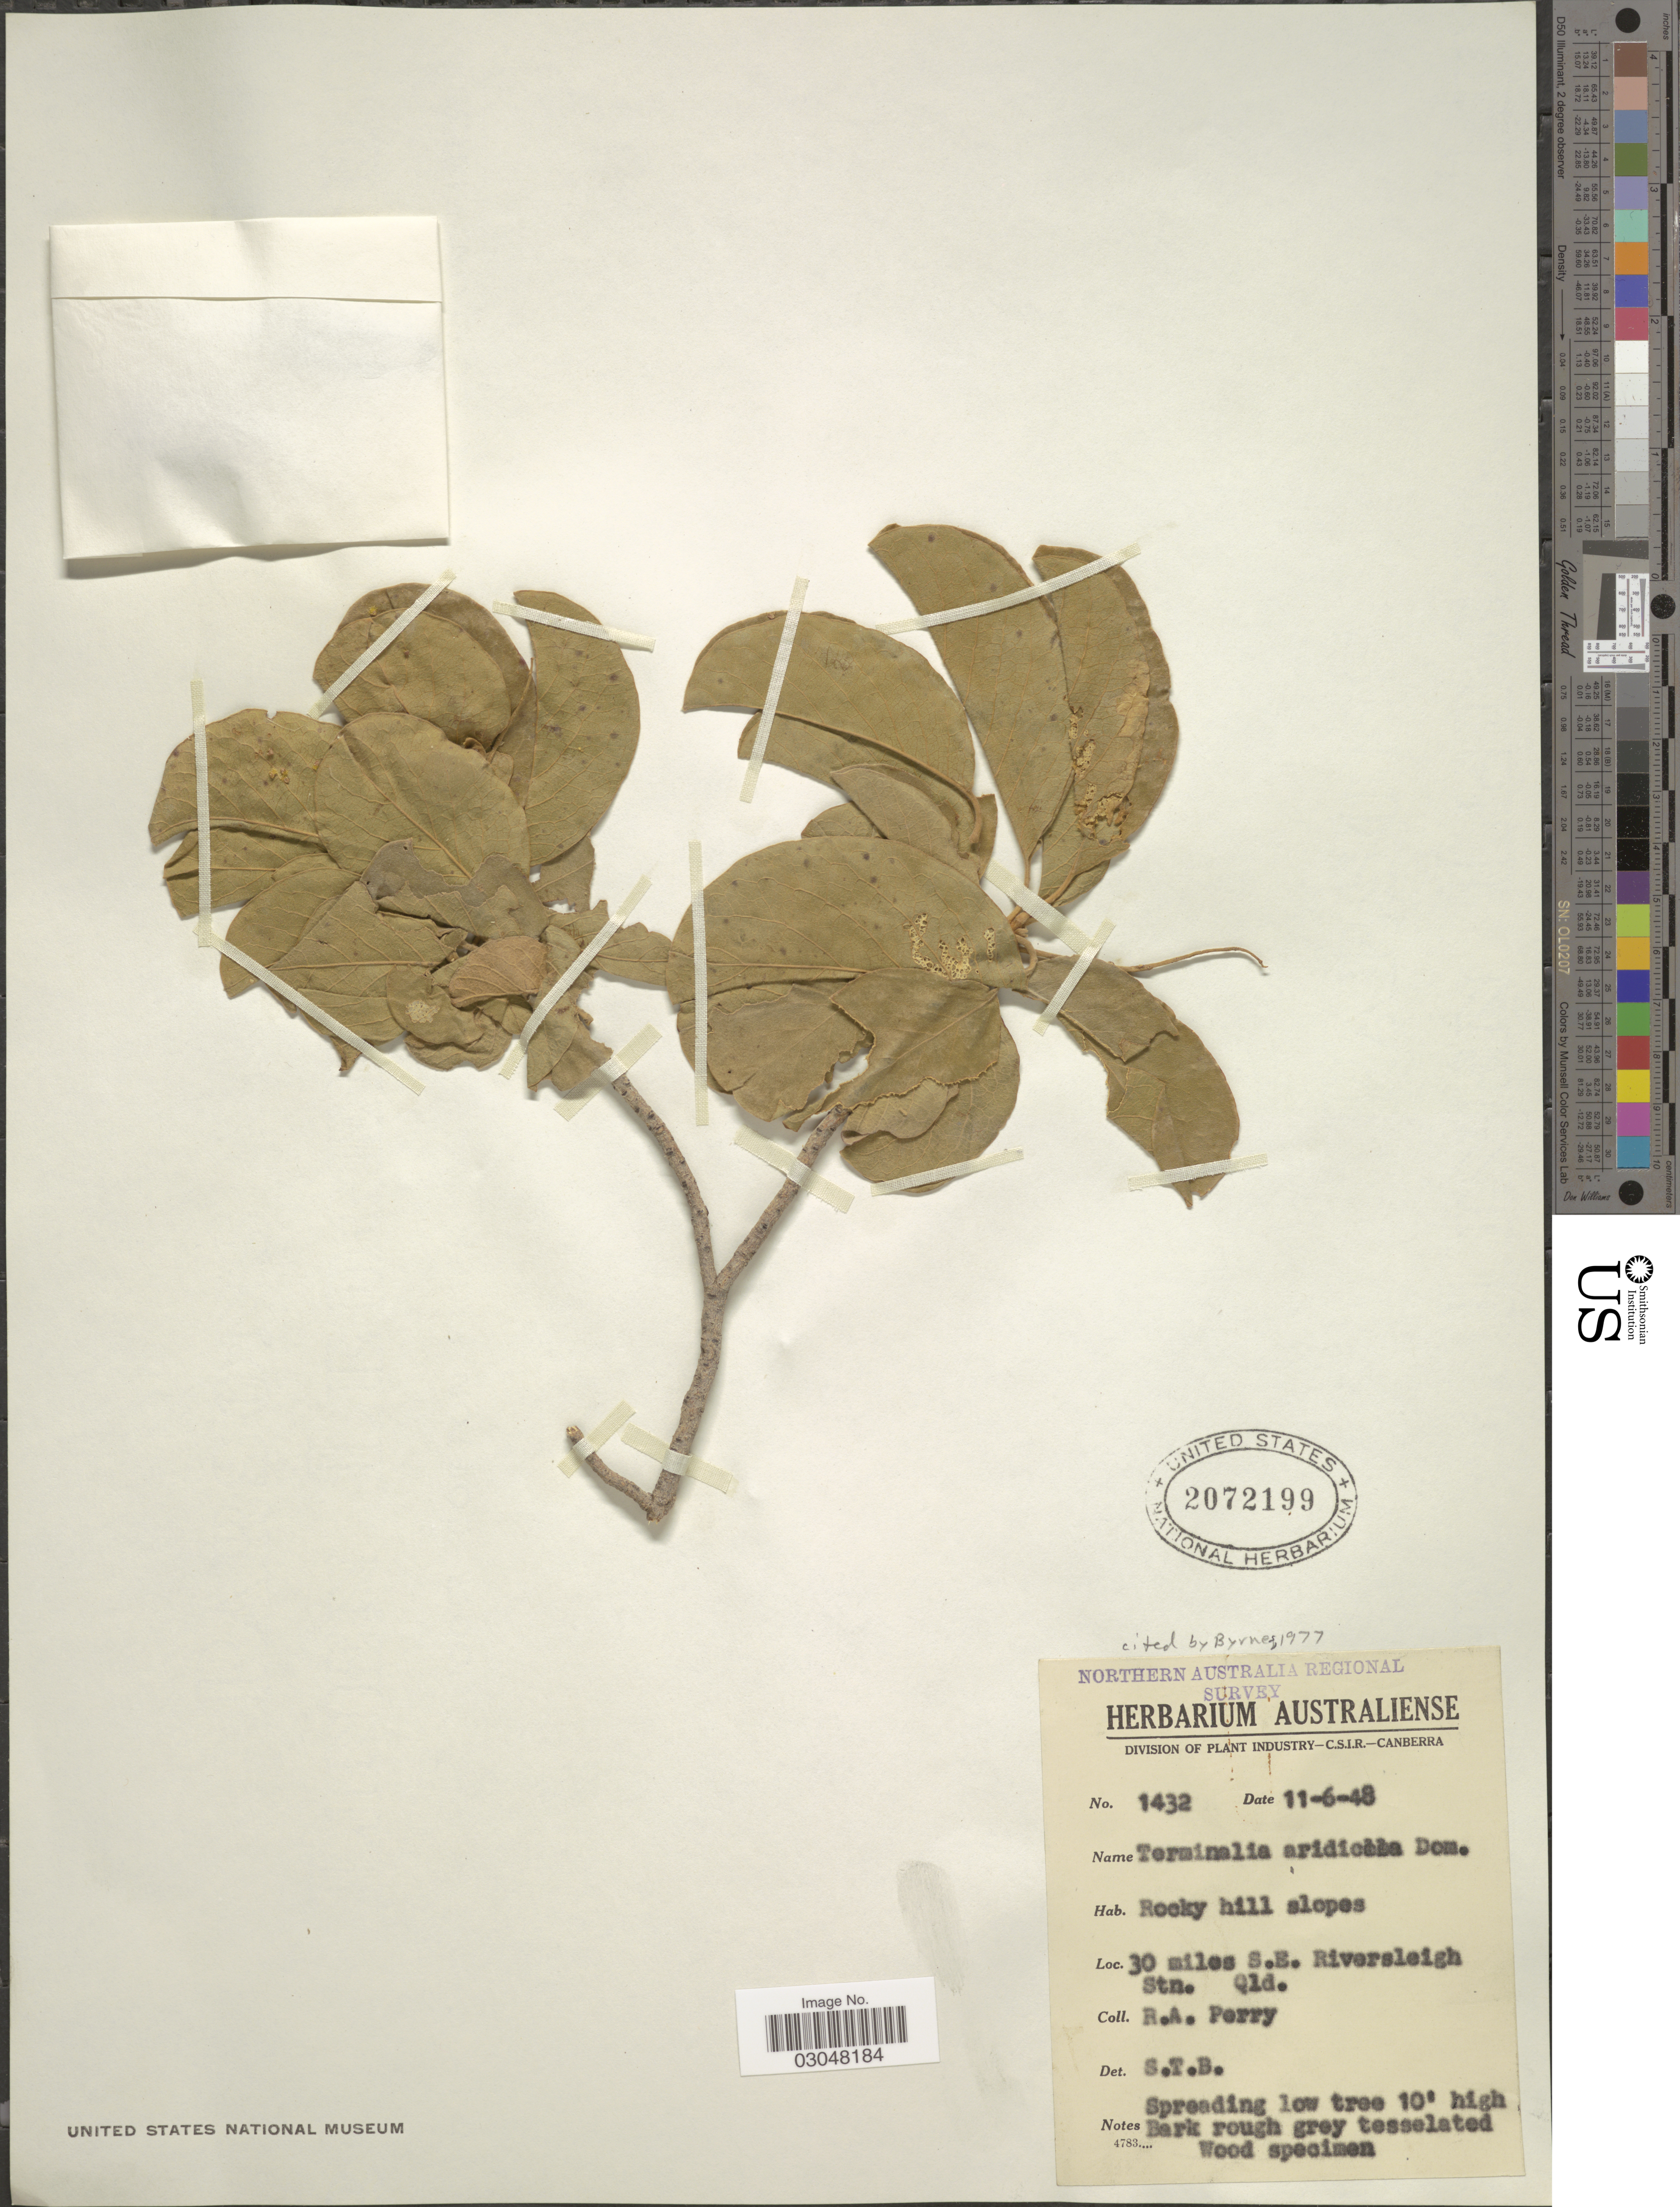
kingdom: Plantae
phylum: Tracheophyta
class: Magnoliopsida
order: Myrtales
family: Combretaceae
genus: Terminalia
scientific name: Terminalia aridicola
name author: Domin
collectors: Perry, R. A.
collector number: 1432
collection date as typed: Transcribed d/m/y: 11/6/48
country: Australia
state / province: Queensland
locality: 30 miles S.E. Riversleigh Stn. Qld.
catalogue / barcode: US 2072199